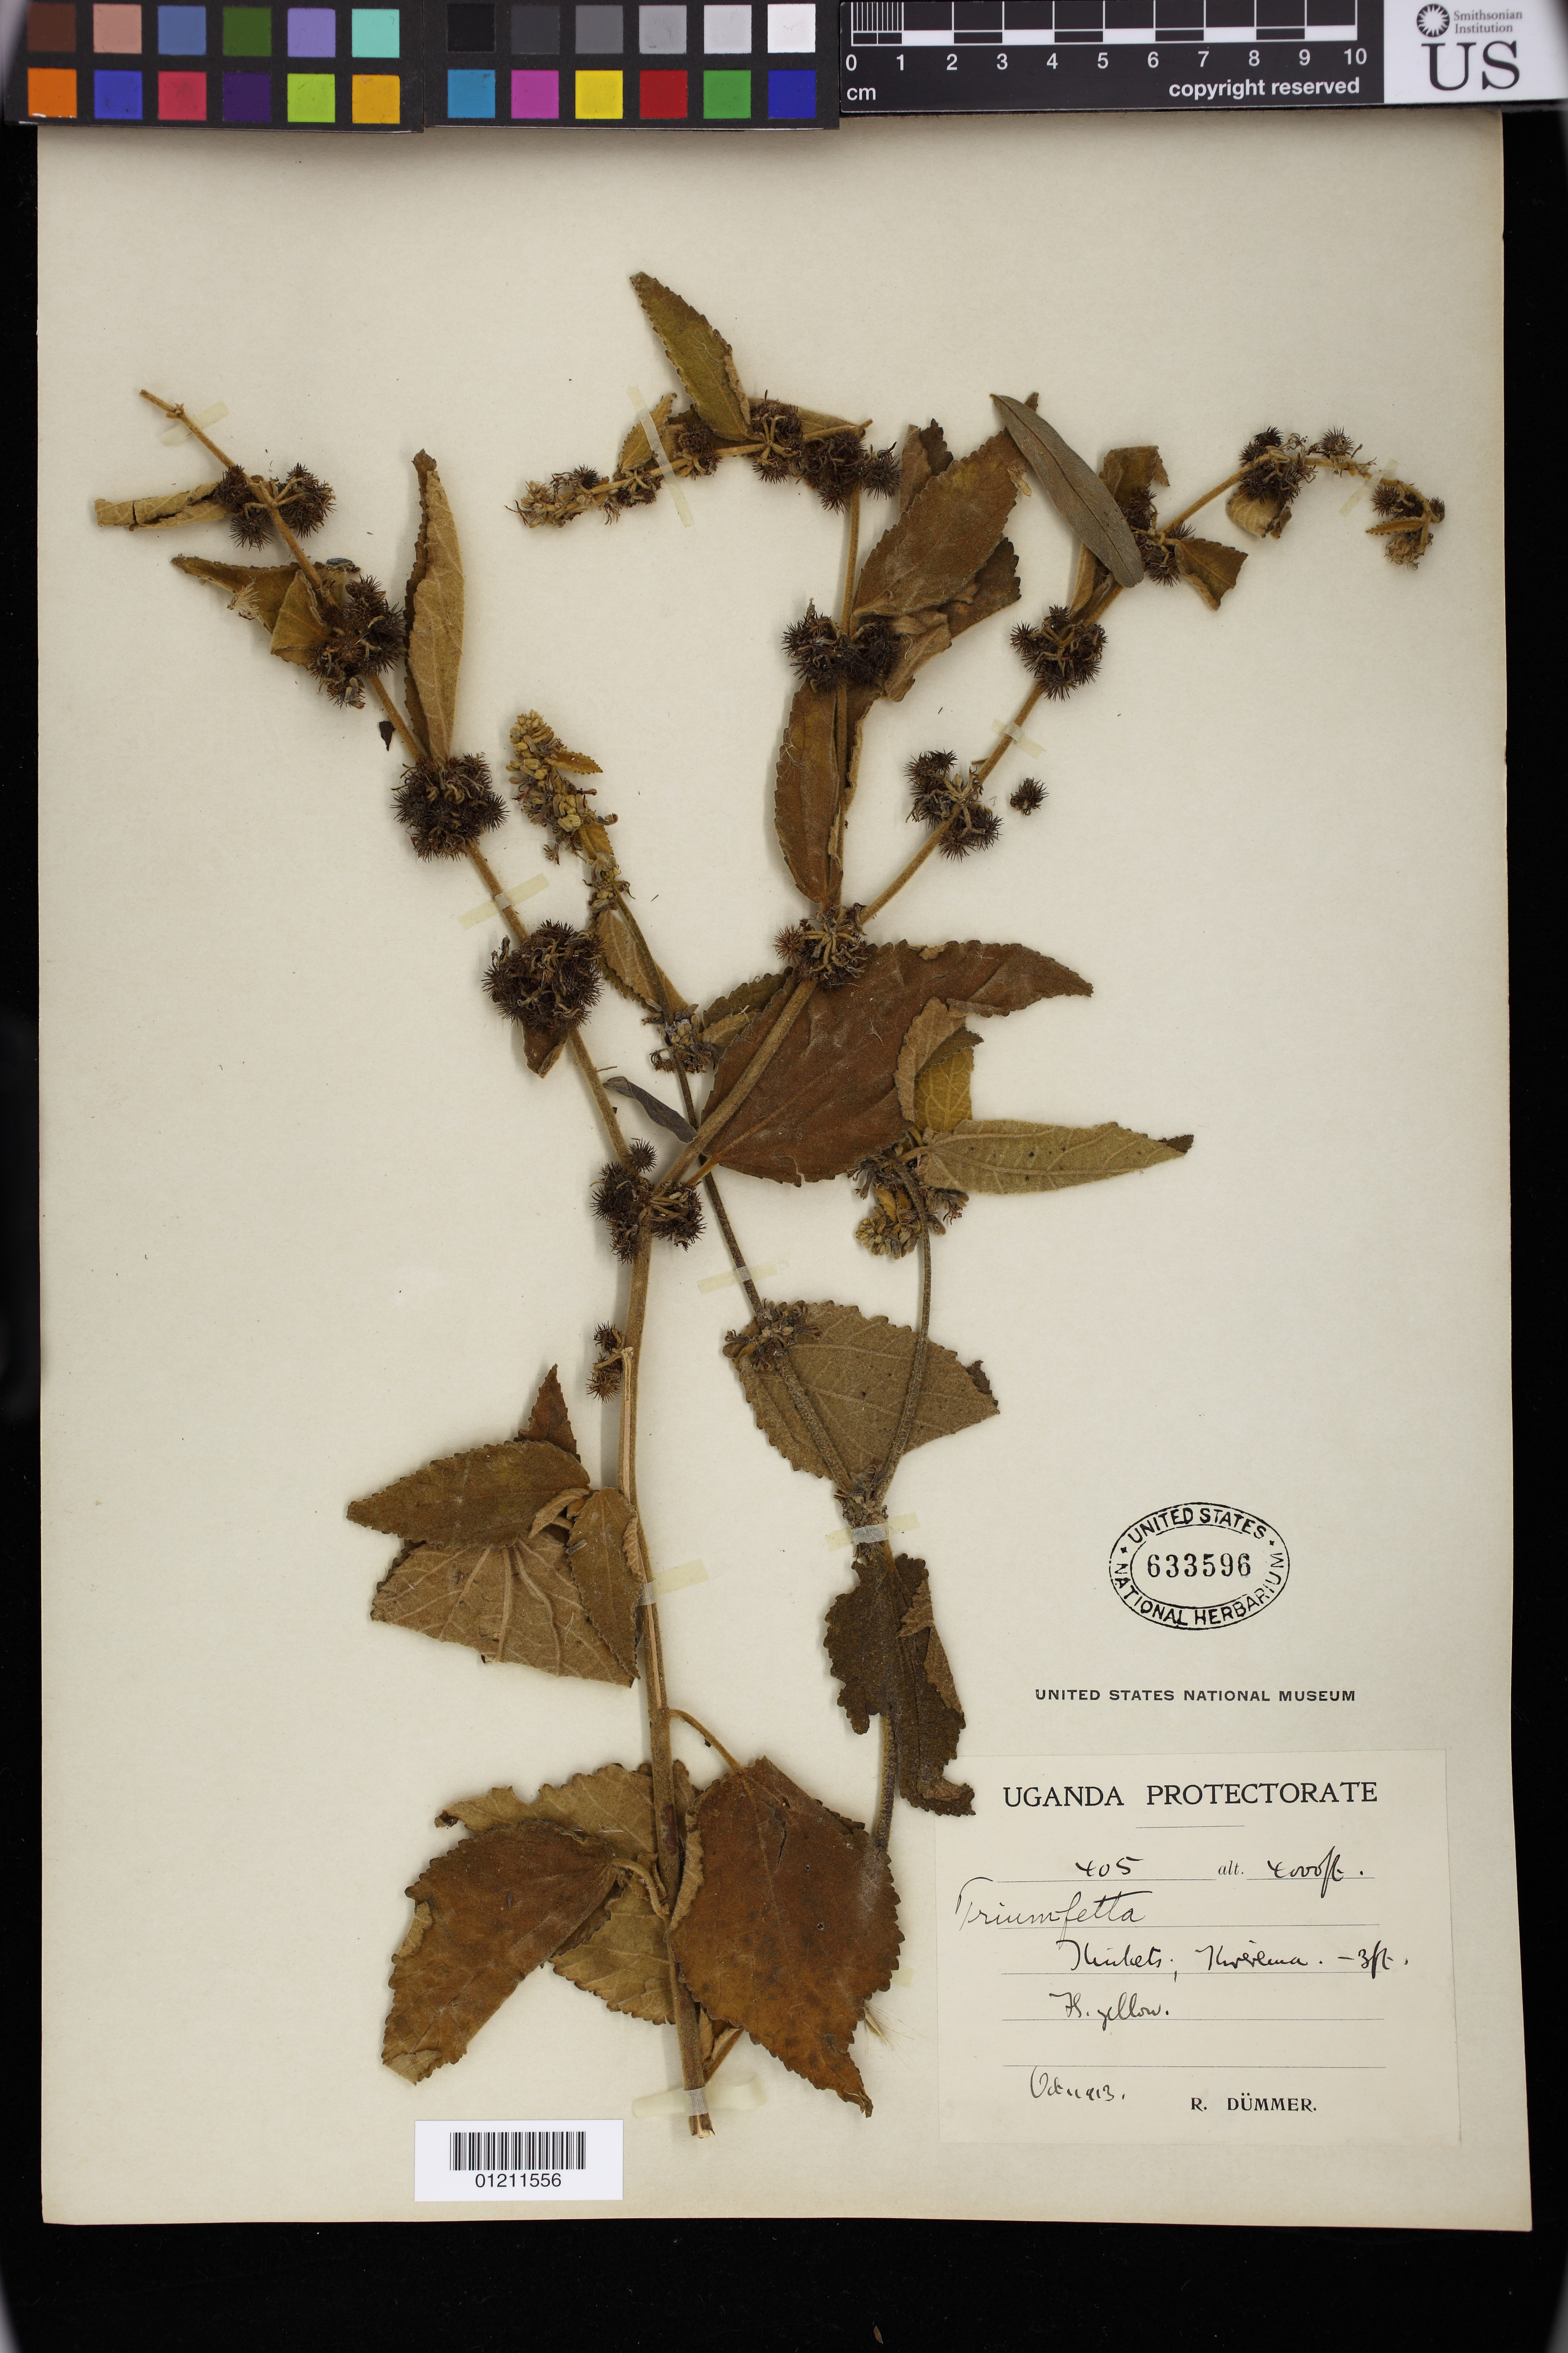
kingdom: Plantae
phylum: Tracheophyta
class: Magnoliopsida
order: Malvales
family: Malvaceae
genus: Triumfetta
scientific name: Triumfetta sp.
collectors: R. A. Dümmer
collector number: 405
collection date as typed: Oct 1913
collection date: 1913-10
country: Uganda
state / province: Eastern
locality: Kirerema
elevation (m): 1219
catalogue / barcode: US 633596